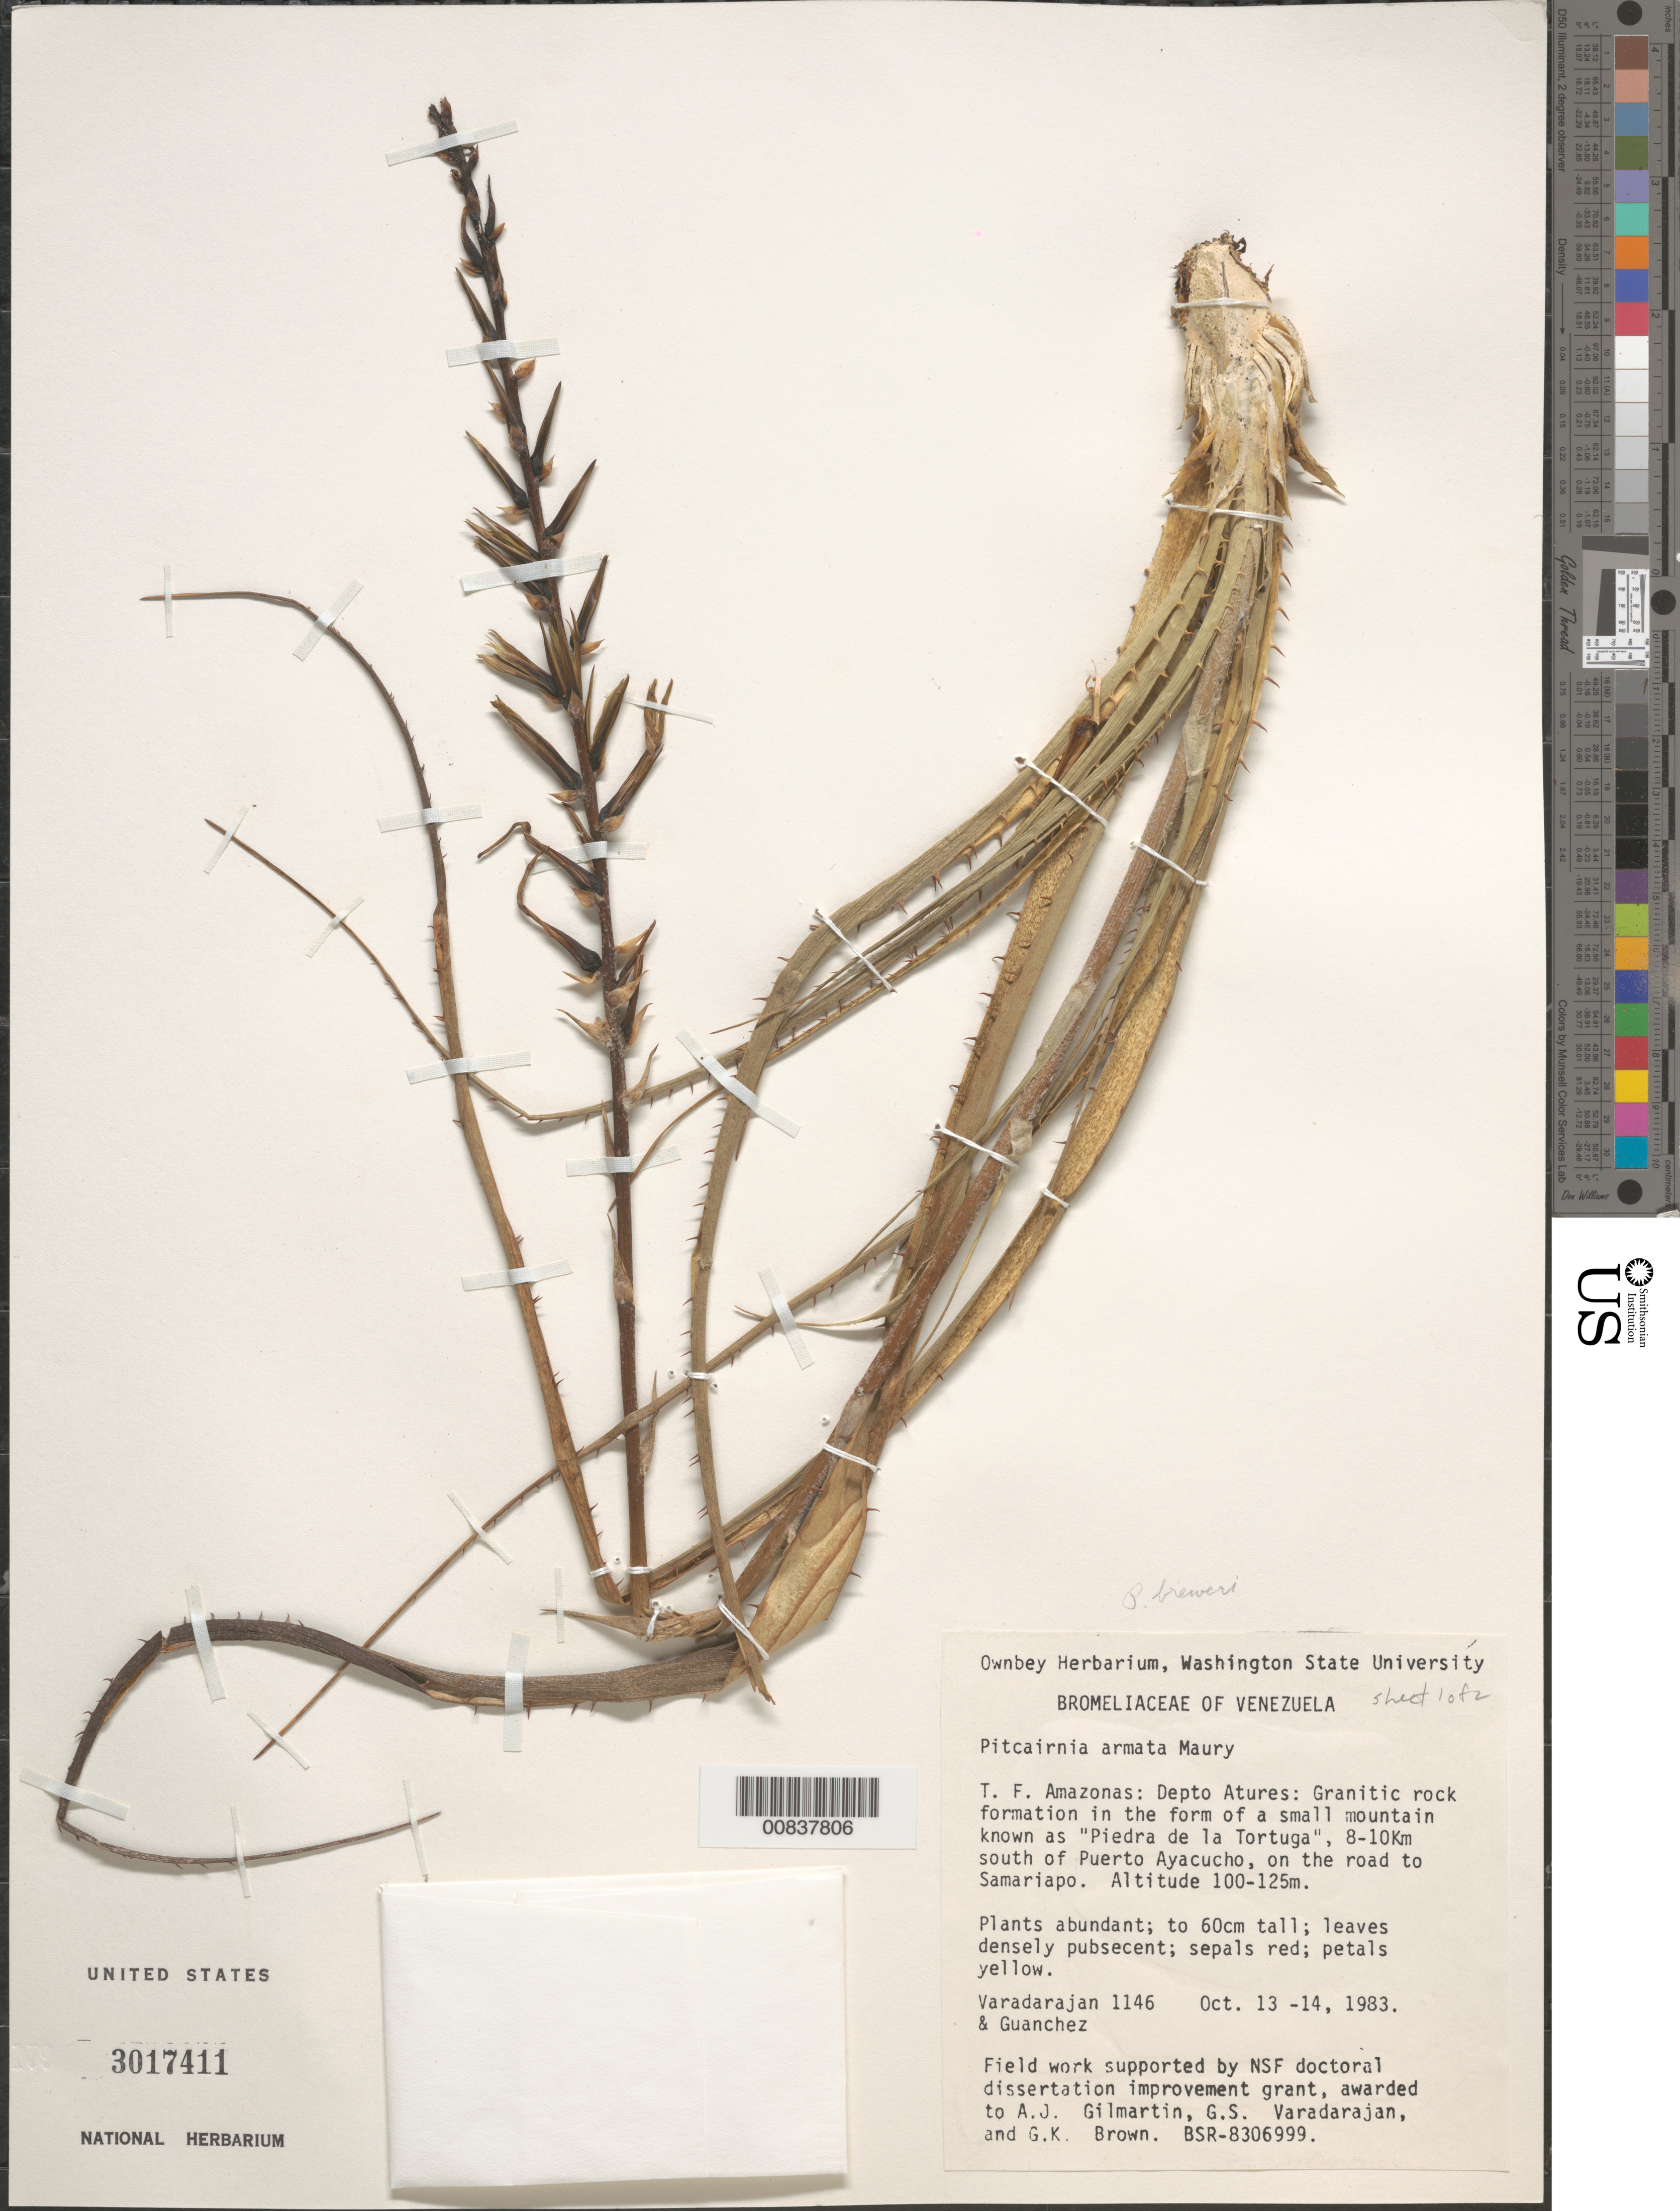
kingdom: Plantae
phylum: Tracheophyta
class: Liliopsida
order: Poales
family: Bromeliaceae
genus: Pitcairnia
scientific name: Pitcairnia armata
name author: Maury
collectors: G. S. Varadarajan & F. Guánchez M.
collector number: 1146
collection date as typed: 13-Oct-83 to 14-Oct-83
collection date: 1983-10-13/1983-10-14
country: Venezuela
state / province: Amazonas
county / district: Atures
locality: Puerto Ayacucho to Samariapo, 8-10 km S along highway, "Piedra de La Tortuga"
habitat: Granitic rock formation in the form of small mountain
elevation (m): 100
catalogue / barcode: US 3017411